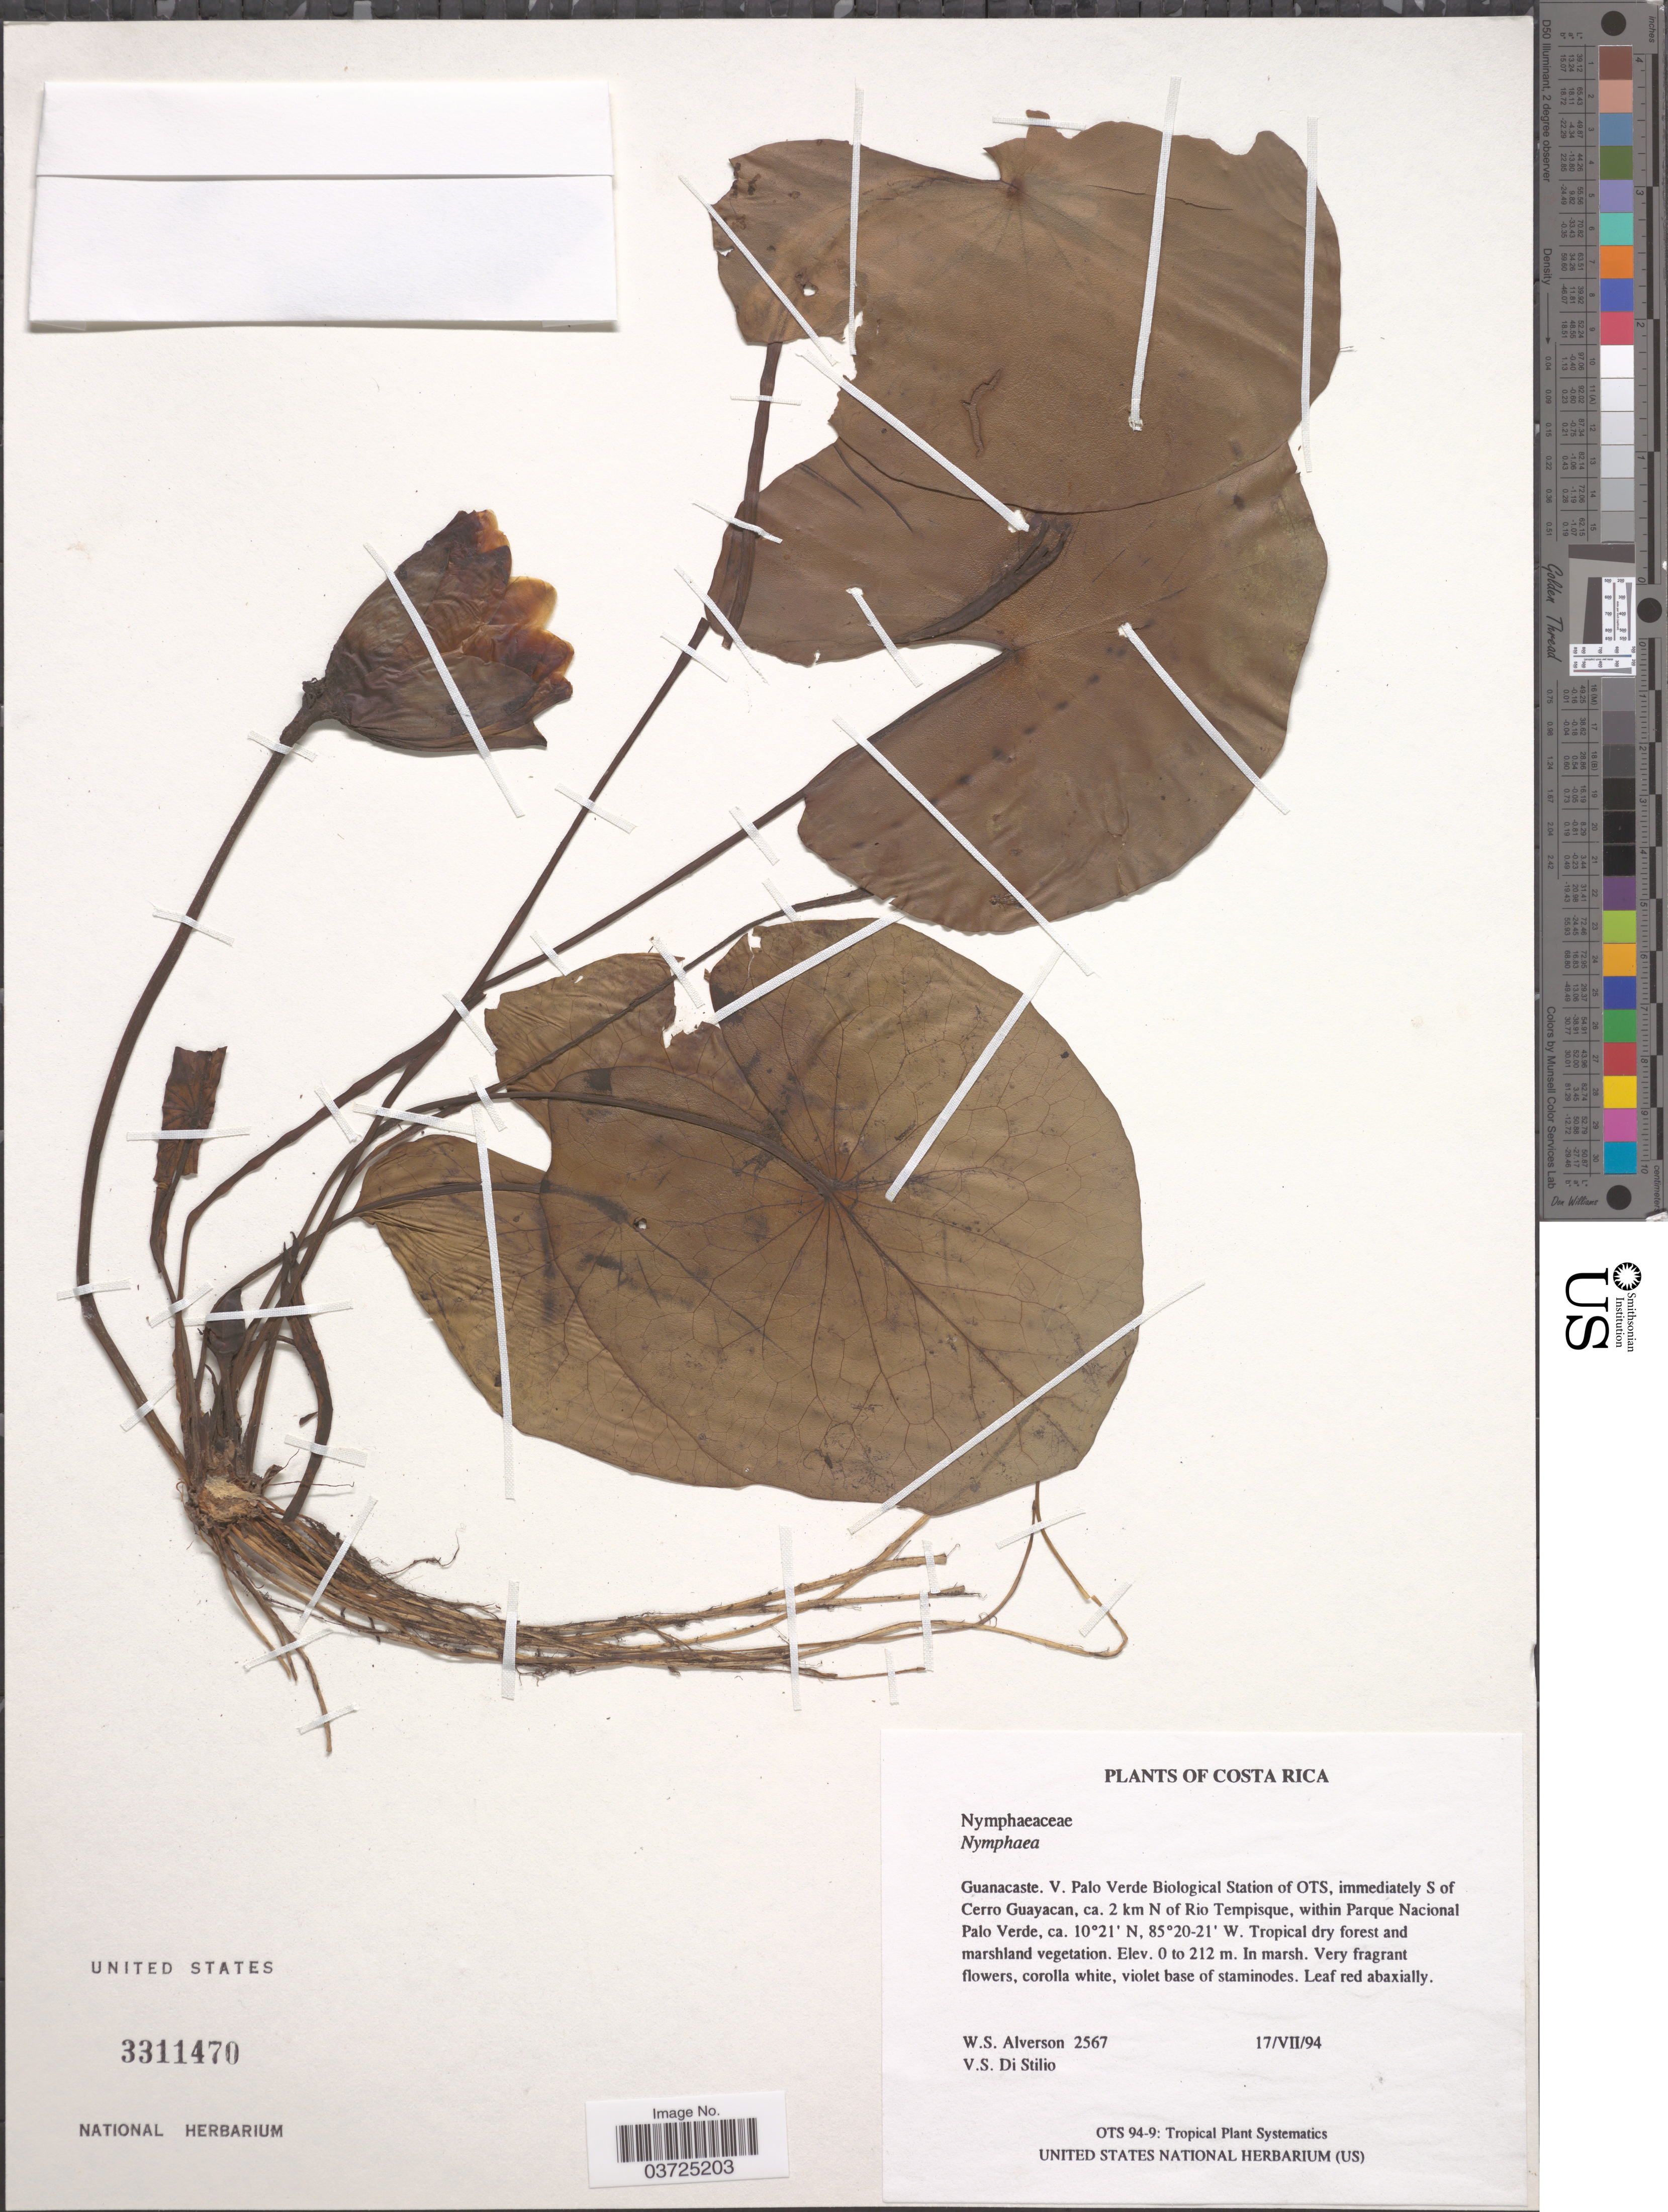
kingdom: Plantae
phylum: Tracheophyta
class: Magnoliopsida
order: Nymphaeales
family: Nymphaeaceae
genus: Nymphaea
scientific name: Nymphaea sp.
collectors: W. S. Alverson & V. Di Stilio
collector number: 2567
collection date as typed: Transcribed d/m/y: 17/7/94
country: Costa Rica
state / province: Guanacaste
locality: V. Palo Verde Biological Station of OTS, immediately S of Cerro Guayacan, ca. 2 km N of Rio Tempisque, within Parque Nacional Palo Verde.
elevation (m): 0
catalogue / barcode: US 3311470